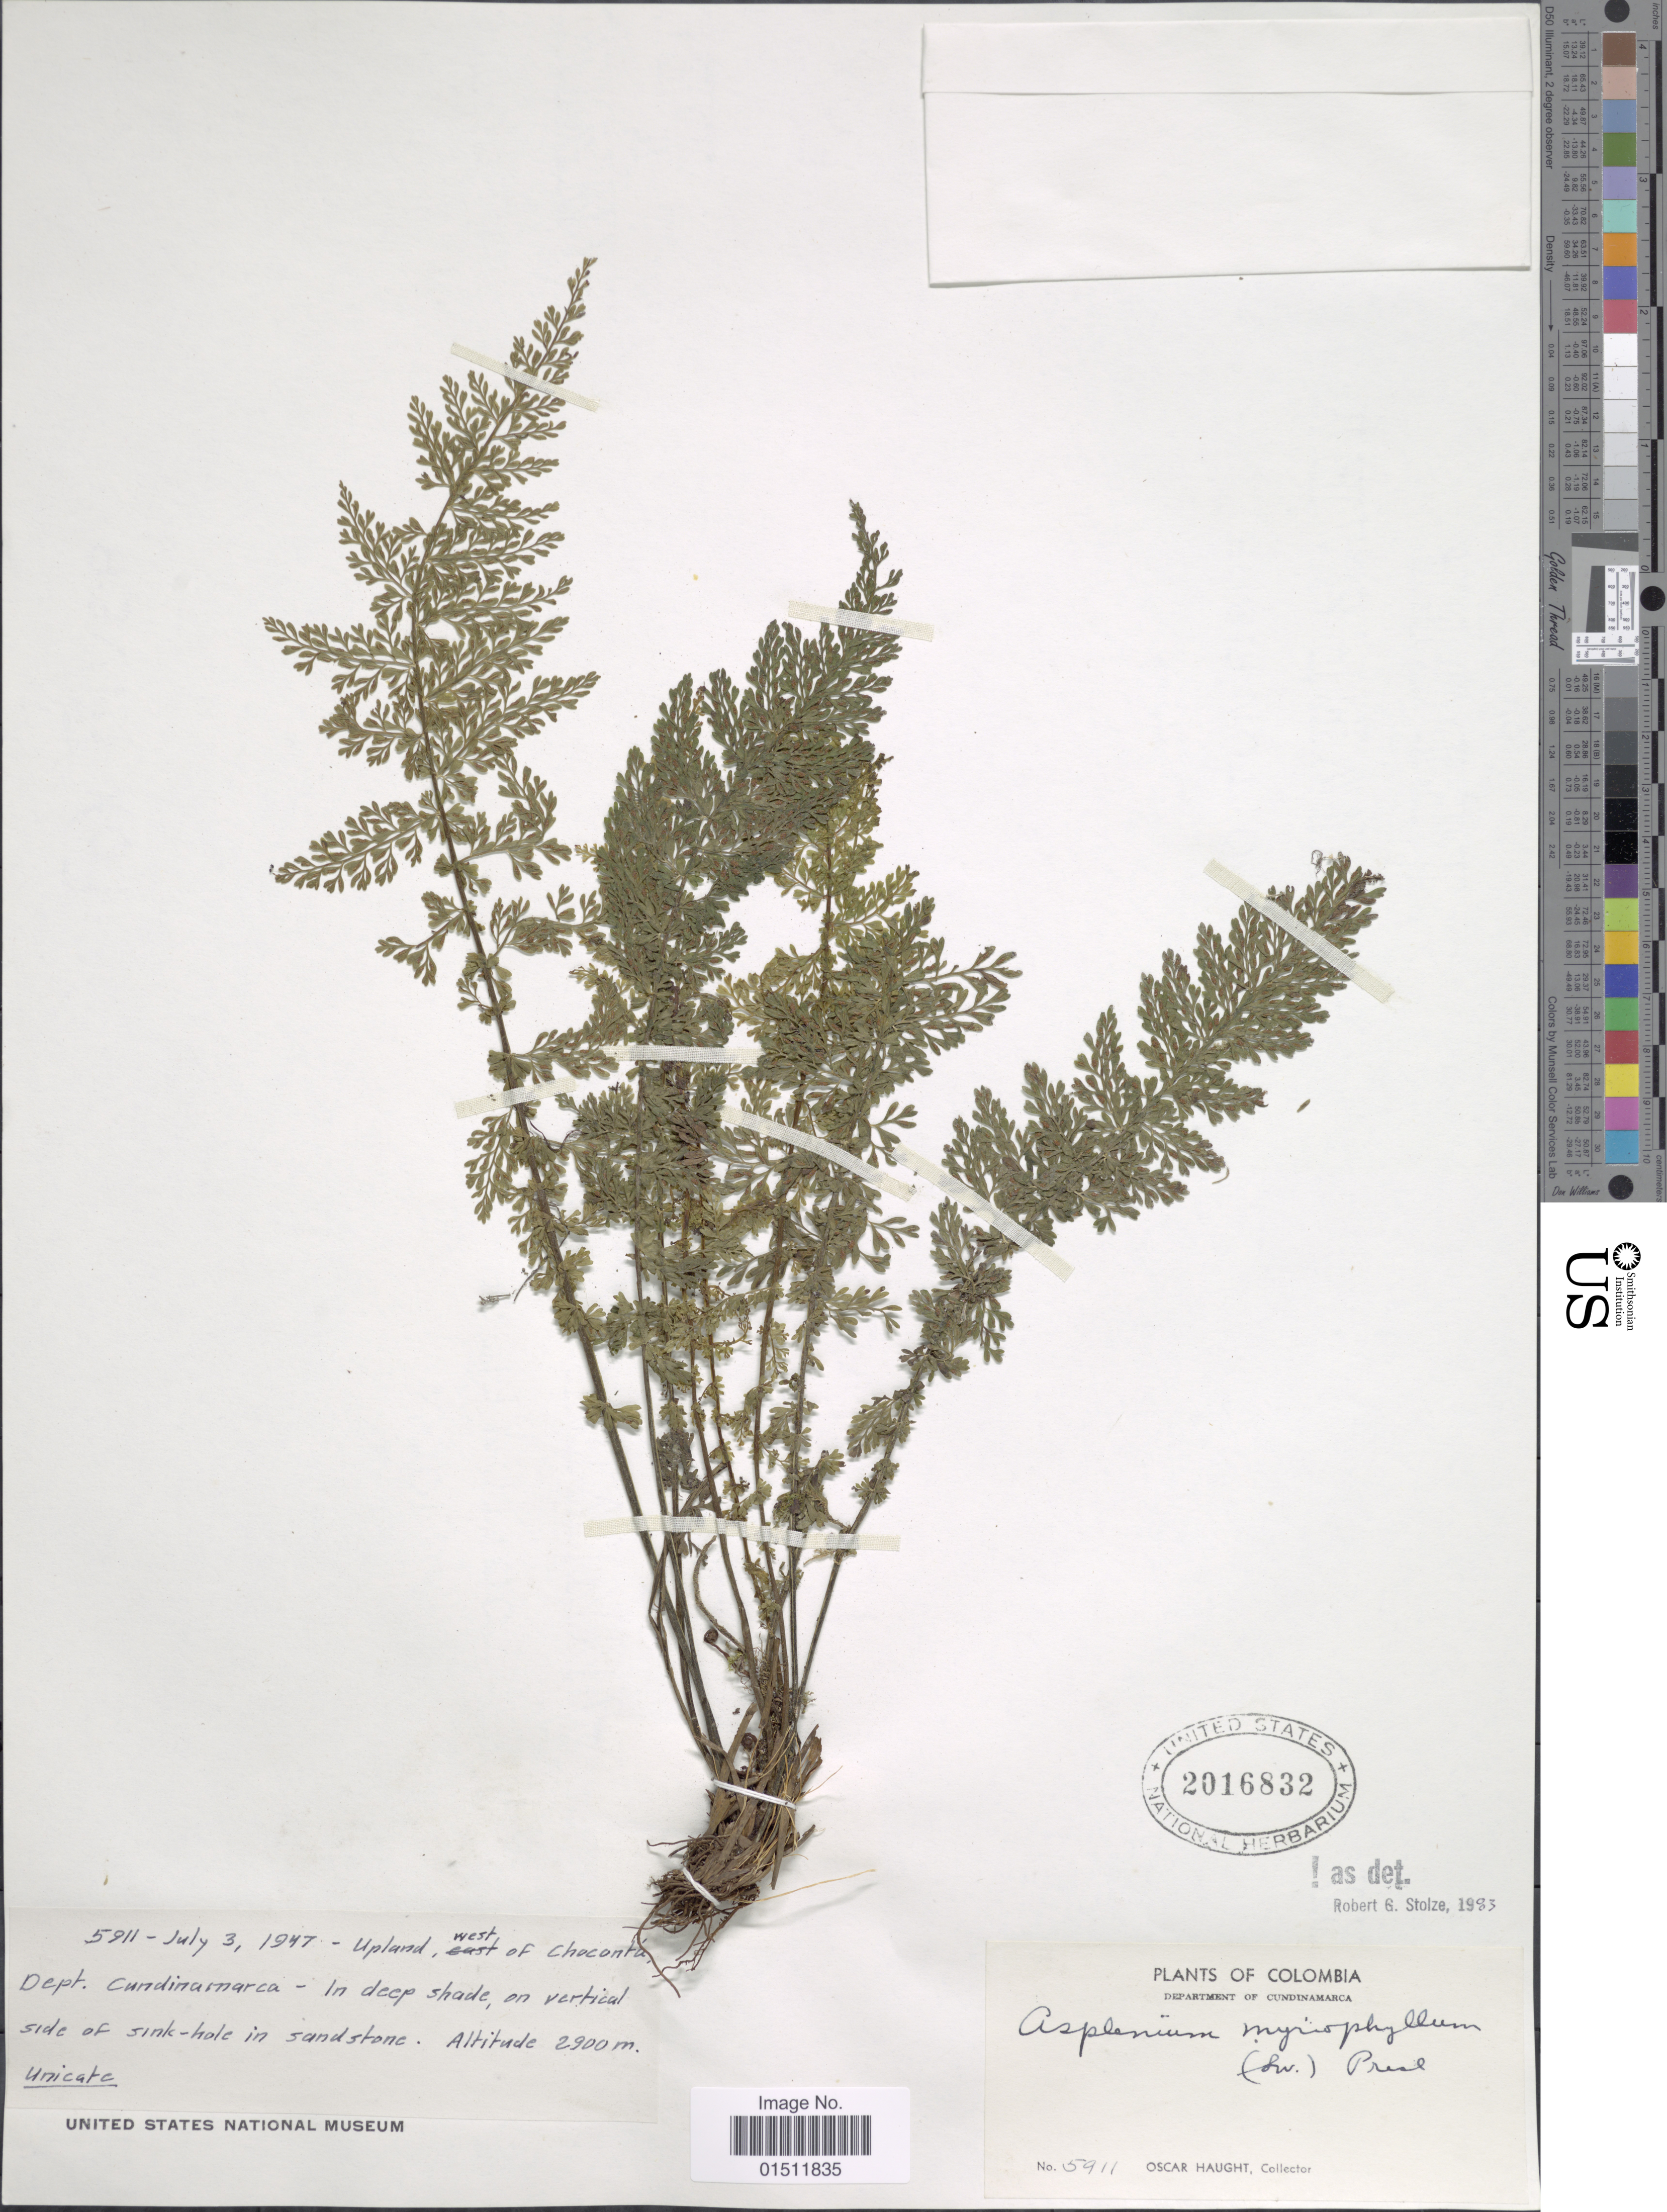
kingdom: Plantae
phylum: Tracheophyta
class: Polypodiopsida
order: Polypodiales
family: Aspleniaceae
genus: Asplenium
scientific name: Asplenium myriophyllum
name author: (Sw.) C. Presl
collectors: O. L. Haught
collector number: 5911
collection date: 1947-07-03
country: Colombia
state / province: Cundinamarca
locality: Upland, west of Choconta, dept. Cundinamarca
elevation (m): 2900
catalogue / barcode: US 2016832